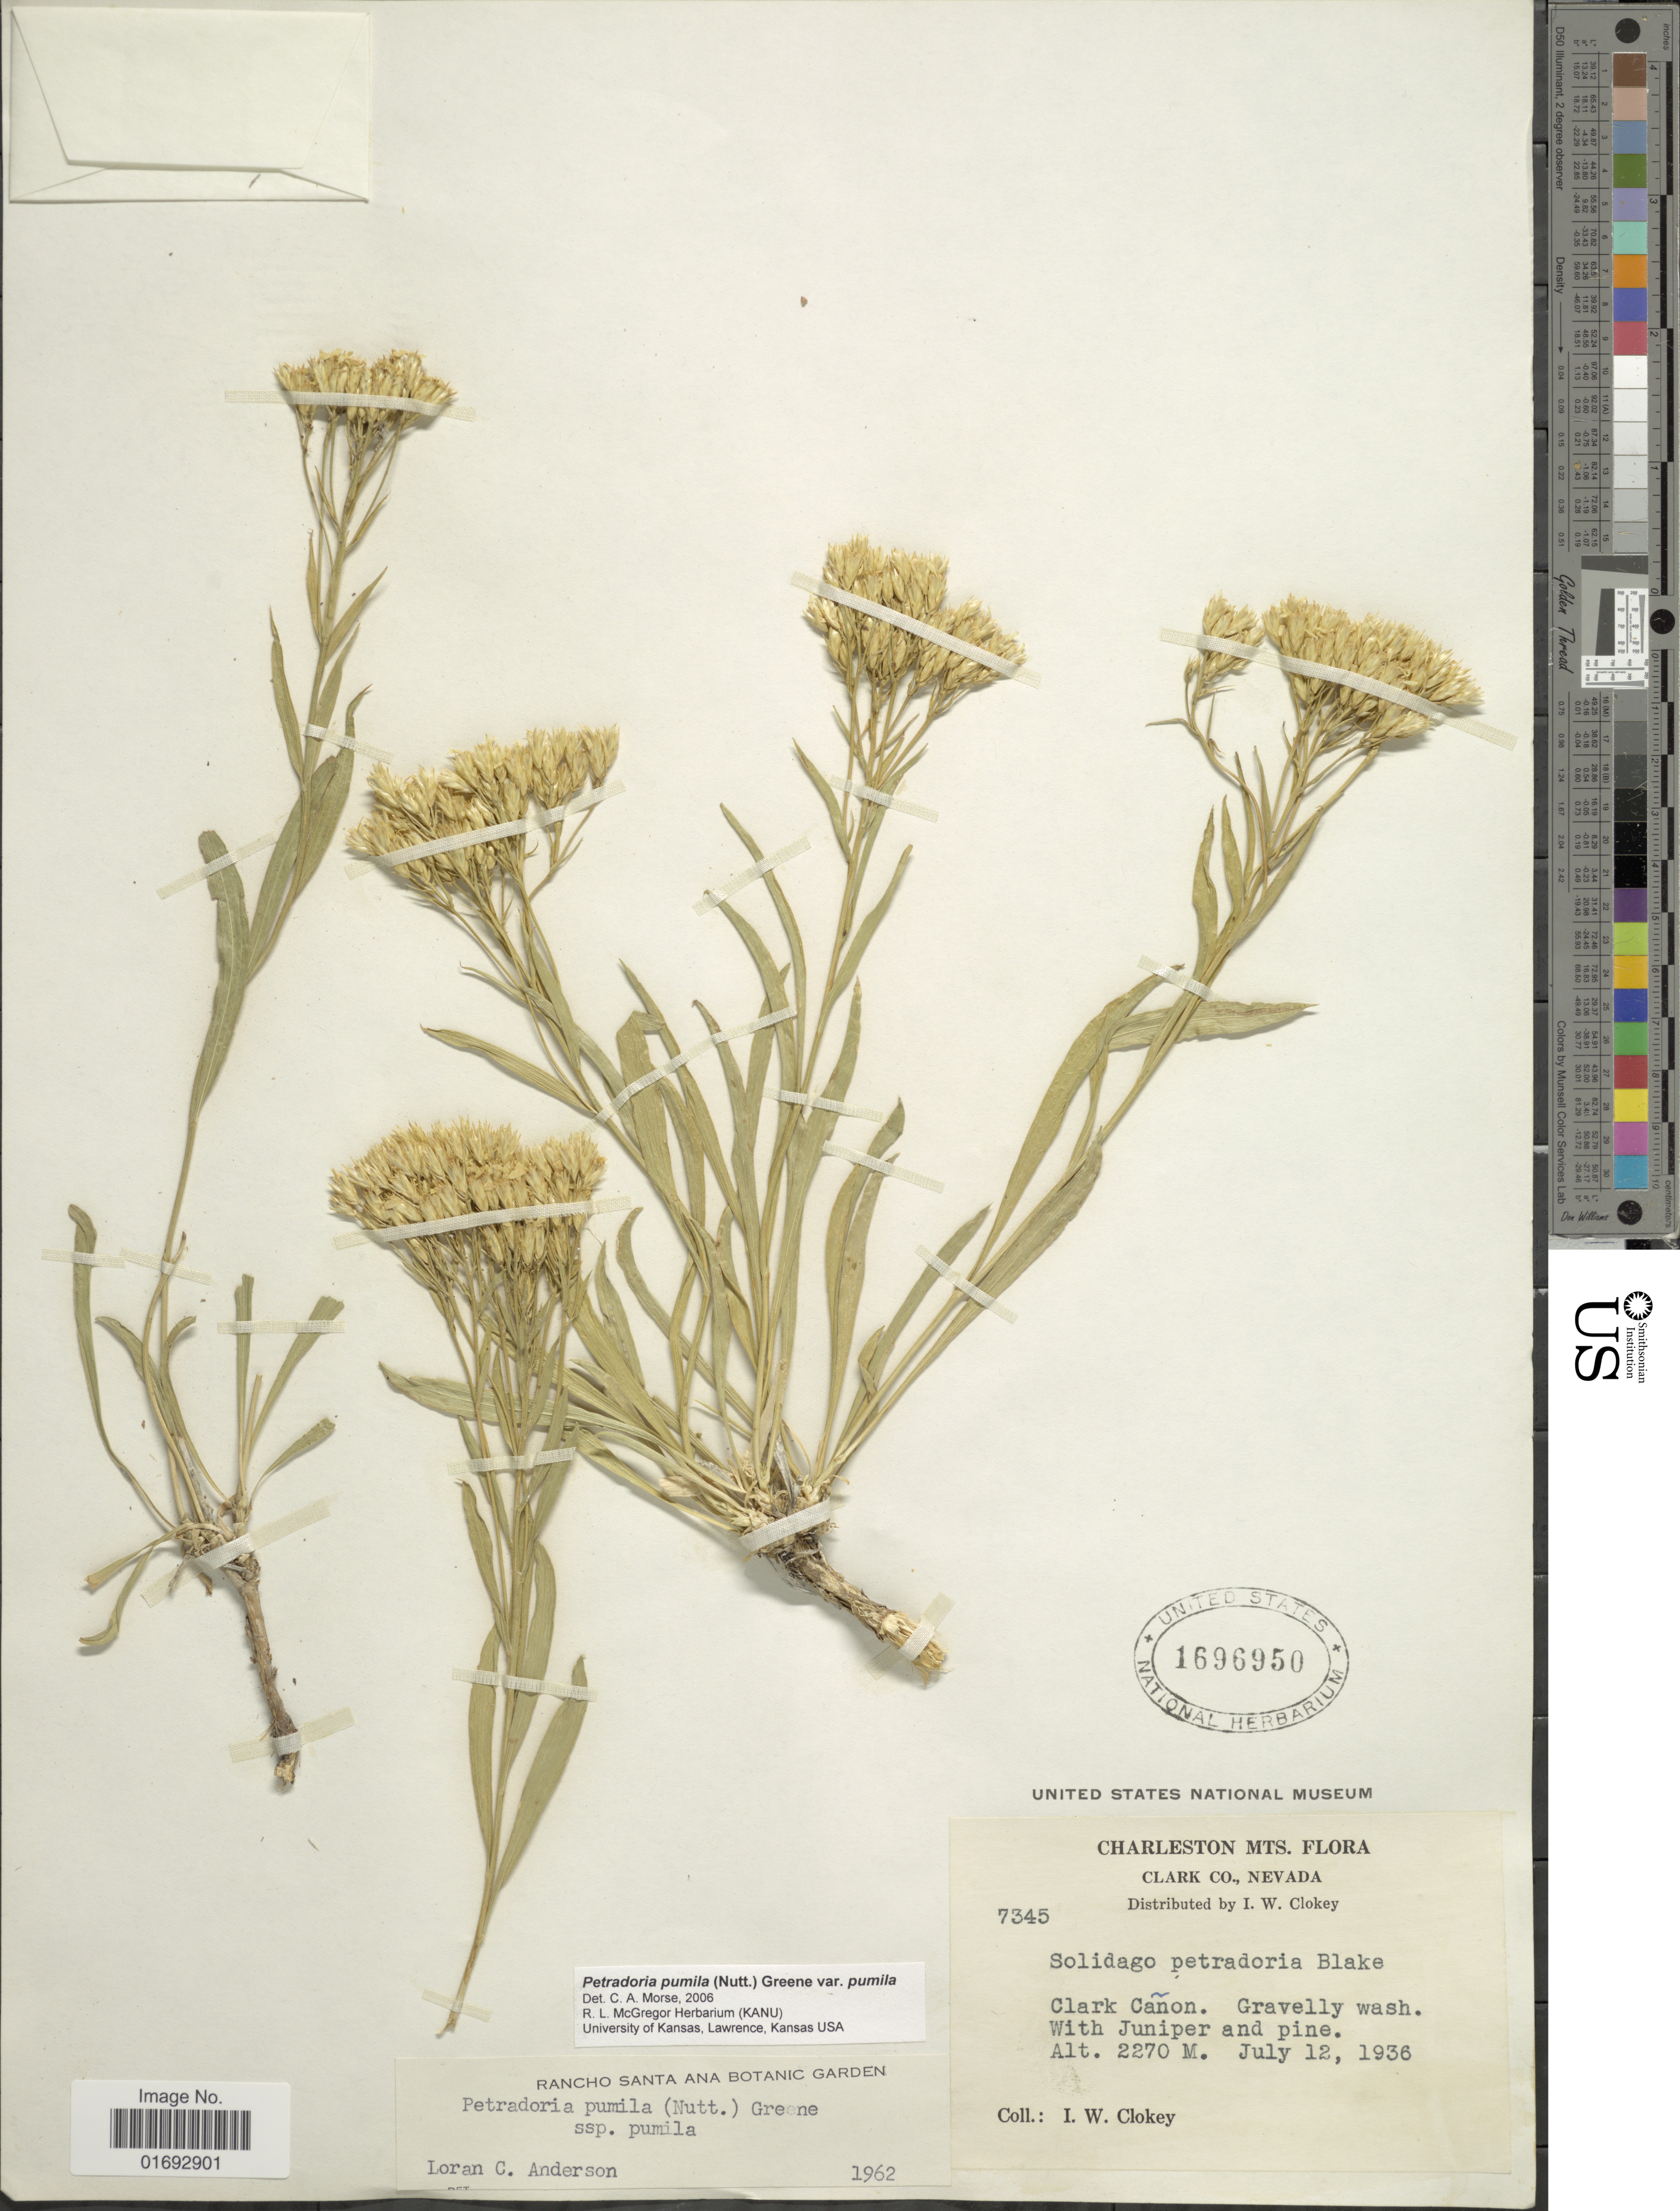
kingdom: Plantae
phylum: Tracheophyta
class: Magnoliopsida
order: Asterales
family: Asteraceae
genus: Petradoria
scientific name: Petradoria pumila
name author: (Nutt.) Greene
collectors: I. W. Clokey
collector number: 7345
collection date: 1936-07-12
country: United States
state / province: Nevada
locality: Charleston Mts., Clark Co., Clark Cañon, gravelly wash, with Juniper and pine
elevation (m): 2270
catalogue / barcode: US 1696950